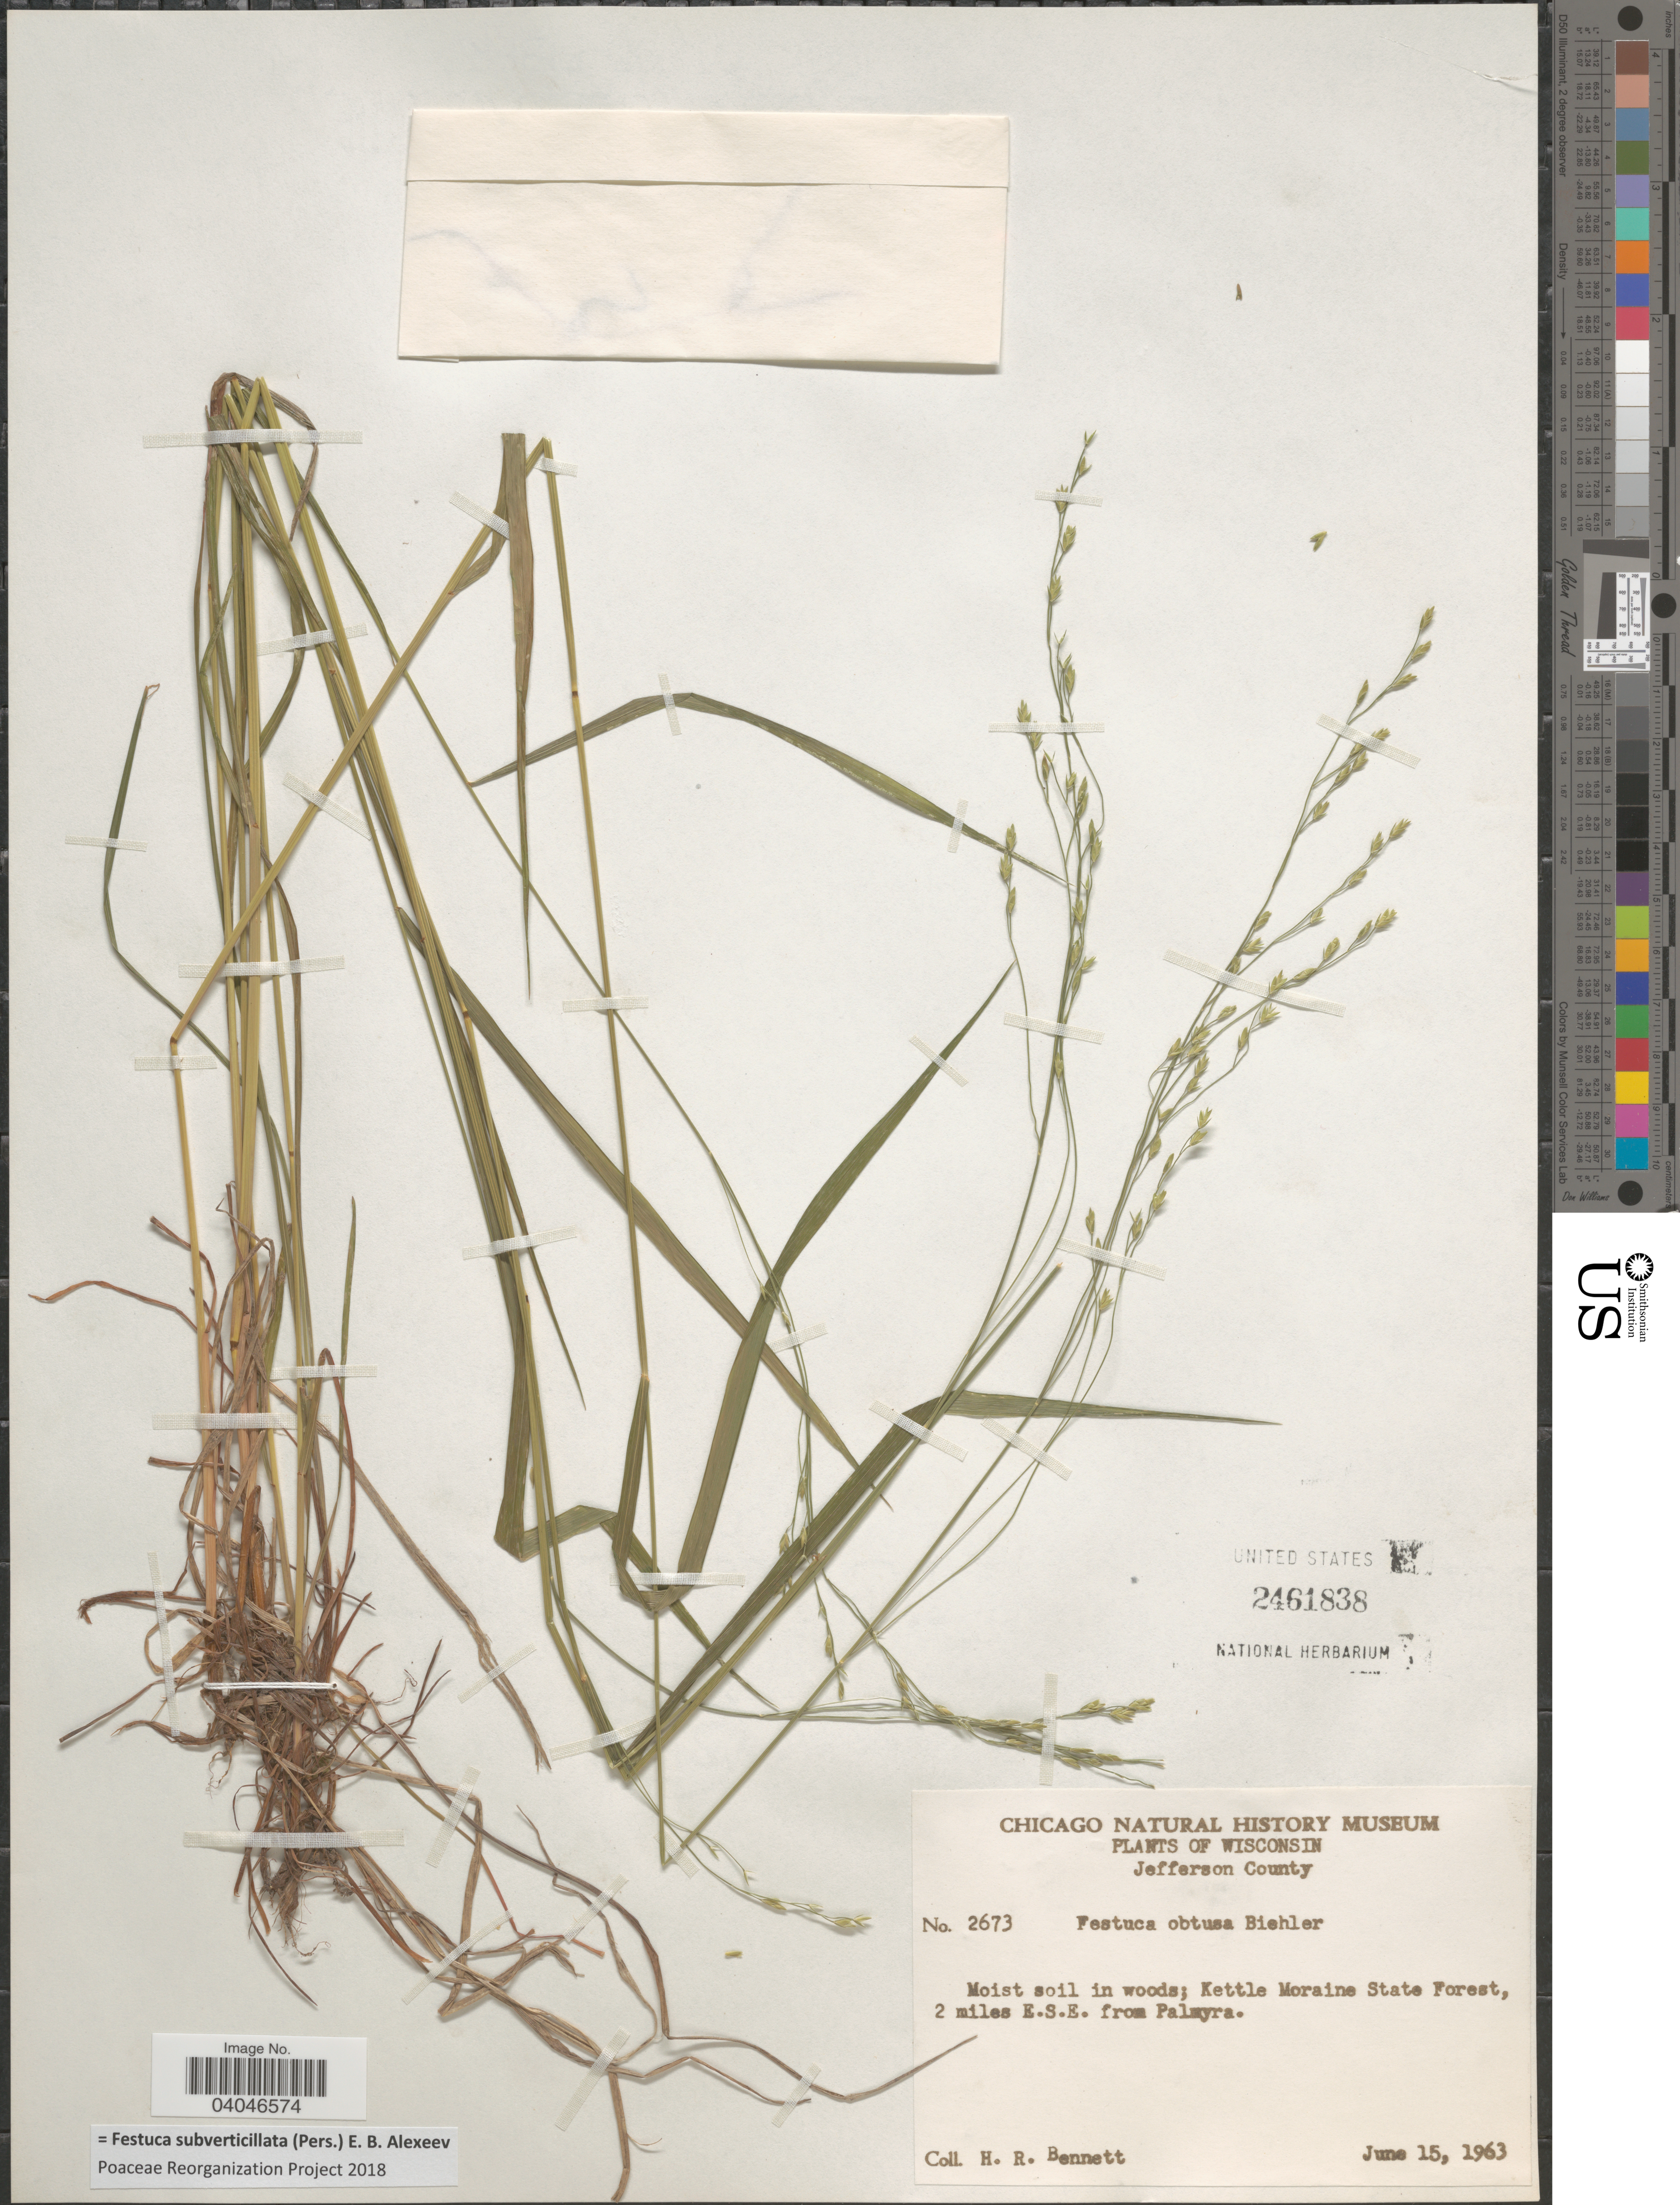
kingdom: Plantae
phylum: Tracheophyta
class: Liliopsida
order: Poales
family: Poaceae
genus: Festuca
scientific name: Festuca subverticillata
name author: (Pers.) E.B. Alexeev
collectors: H. R. Bennett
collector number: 2673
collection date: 1963-06-15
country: United States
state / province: Wisconsin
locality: Jefferson County. Moist soil in woods; Kettle Morain State Forest, 2 miles E.S.E. from Palmyra.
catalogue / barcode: US 2461838